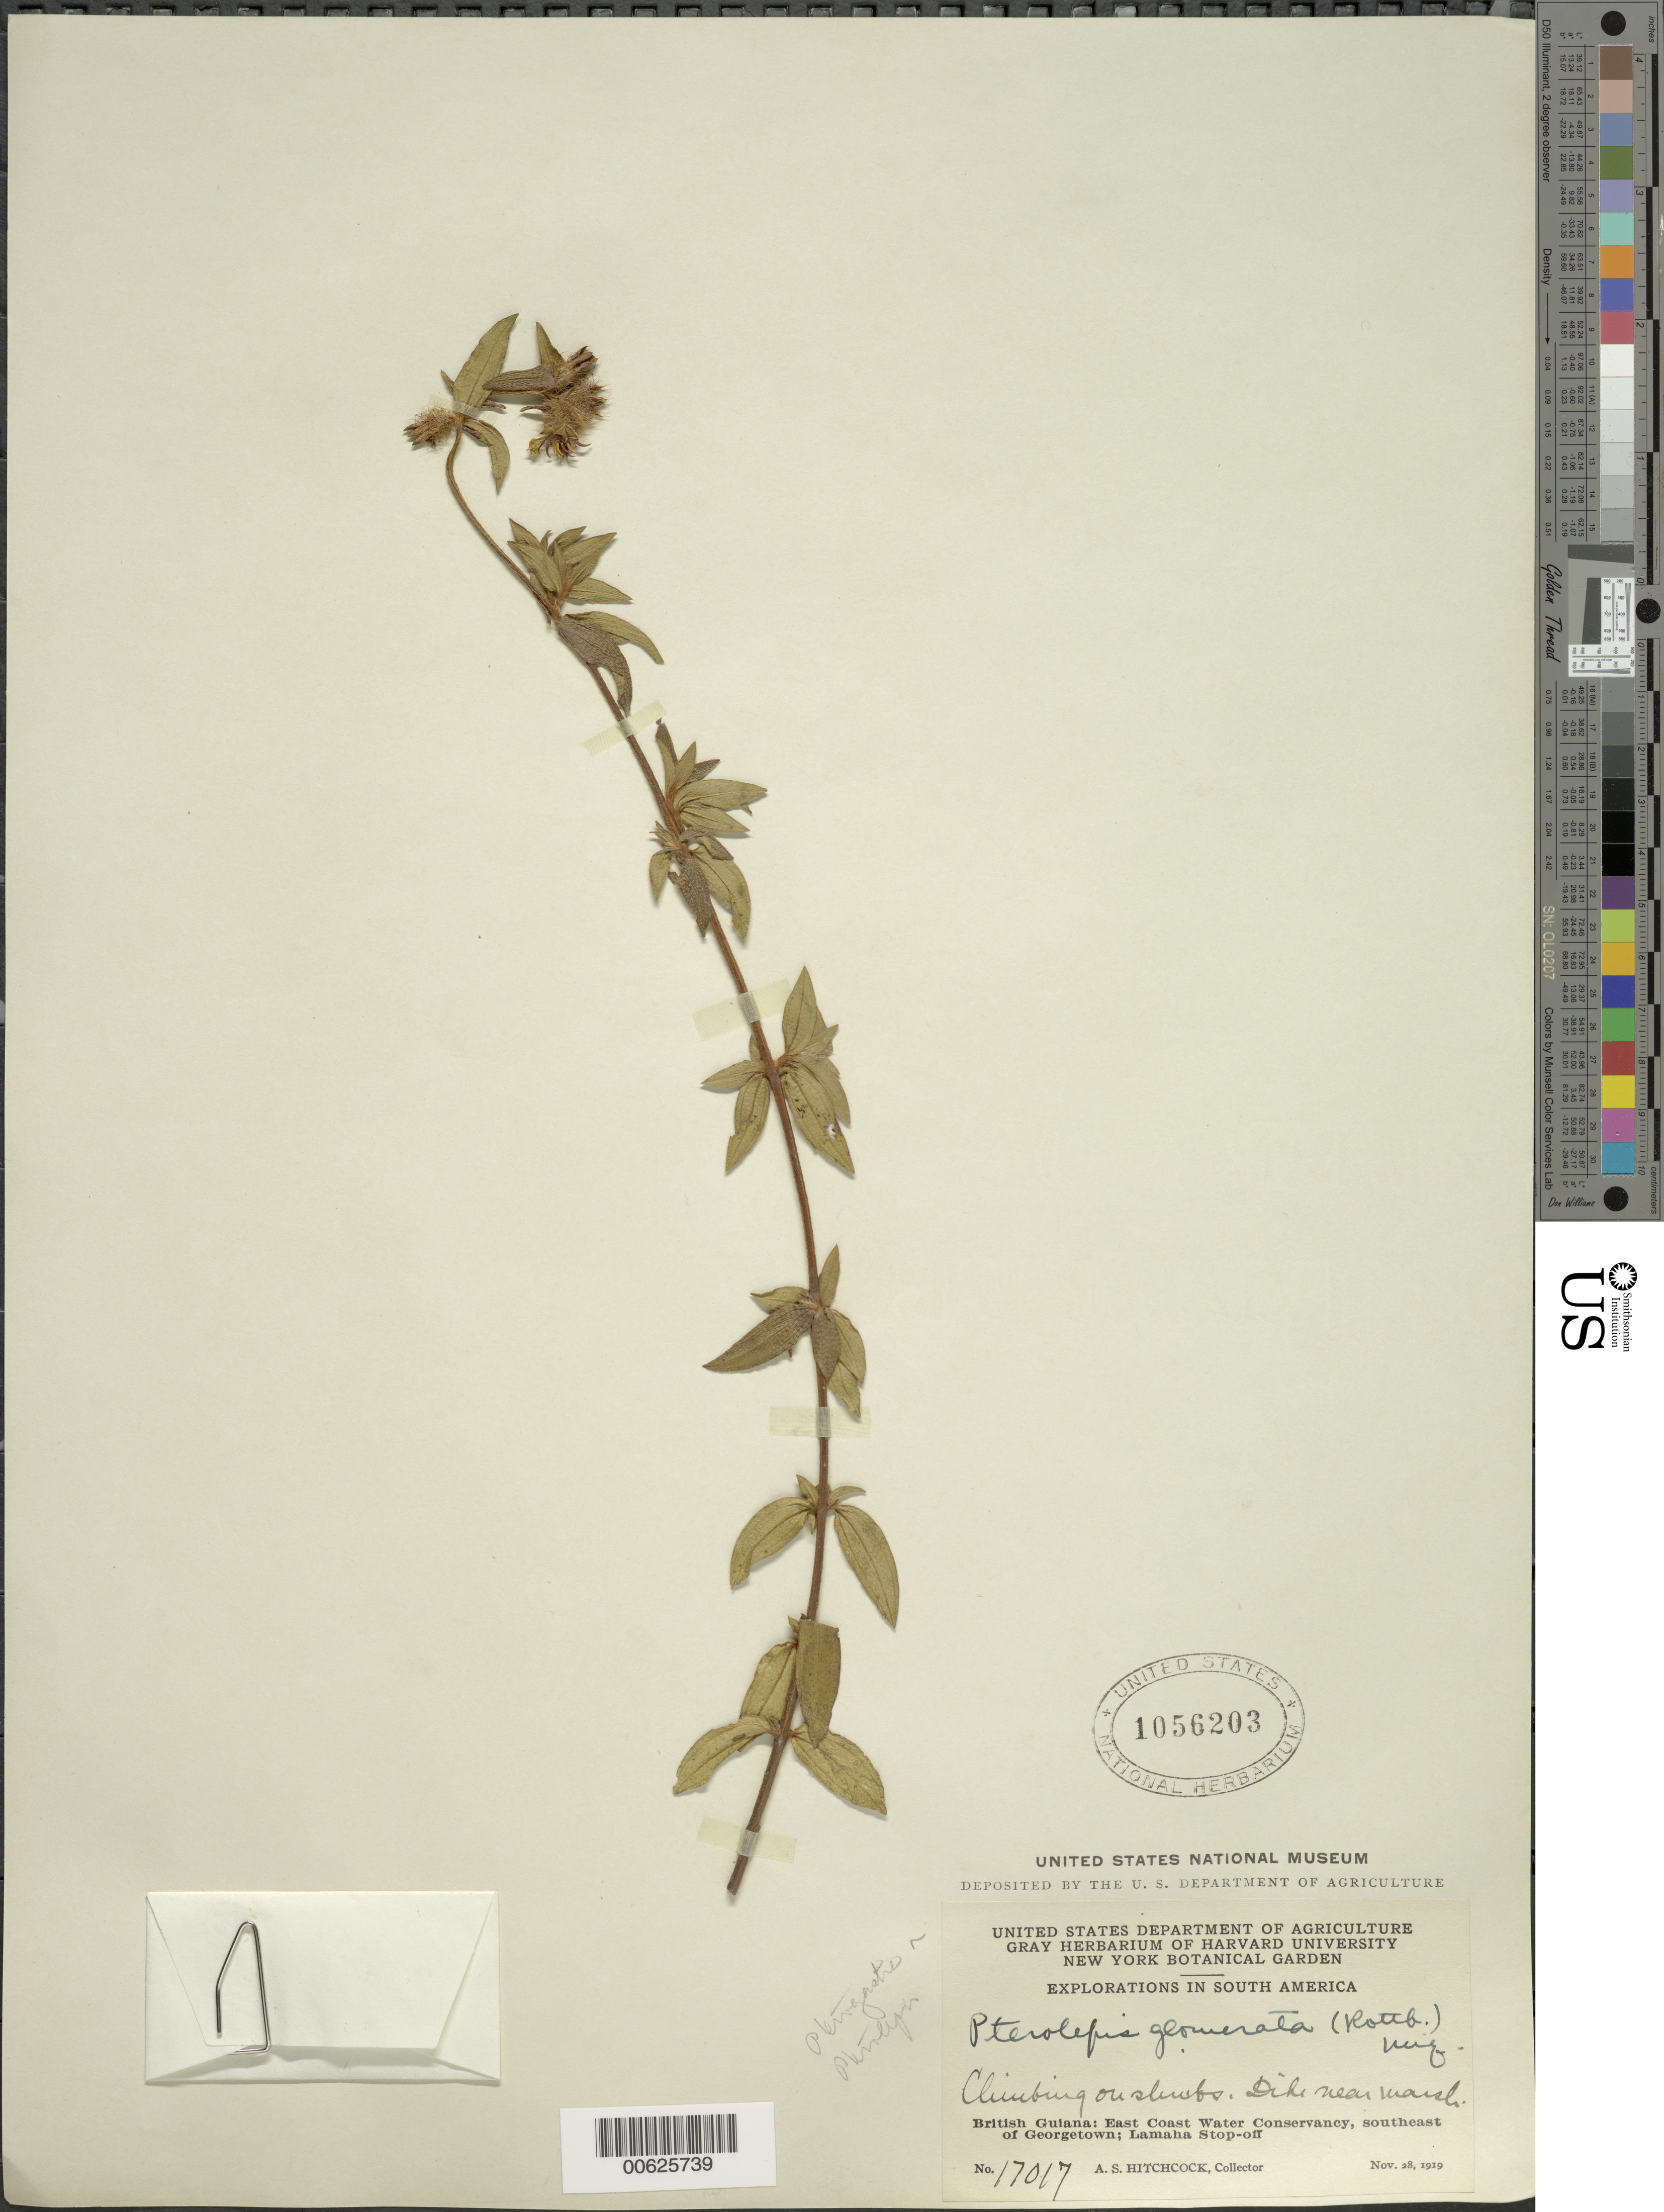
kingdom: Plantae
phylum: Tracheophyta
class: Magnoliopsida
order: Myrtales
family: Melastomataceae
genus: Pterolepis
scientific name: Pterolepis glomerata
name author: (Rottb.) Miq.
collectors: A. S. Hitchcock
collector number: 17017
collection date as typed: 28-Nov-19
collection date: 1919-11-28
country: Guyana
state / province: Demerara-Mahaica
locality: Georgetown, SE of, East Coast Water Conservancy, Lamaha Stop-Off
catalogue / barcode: US 1056203